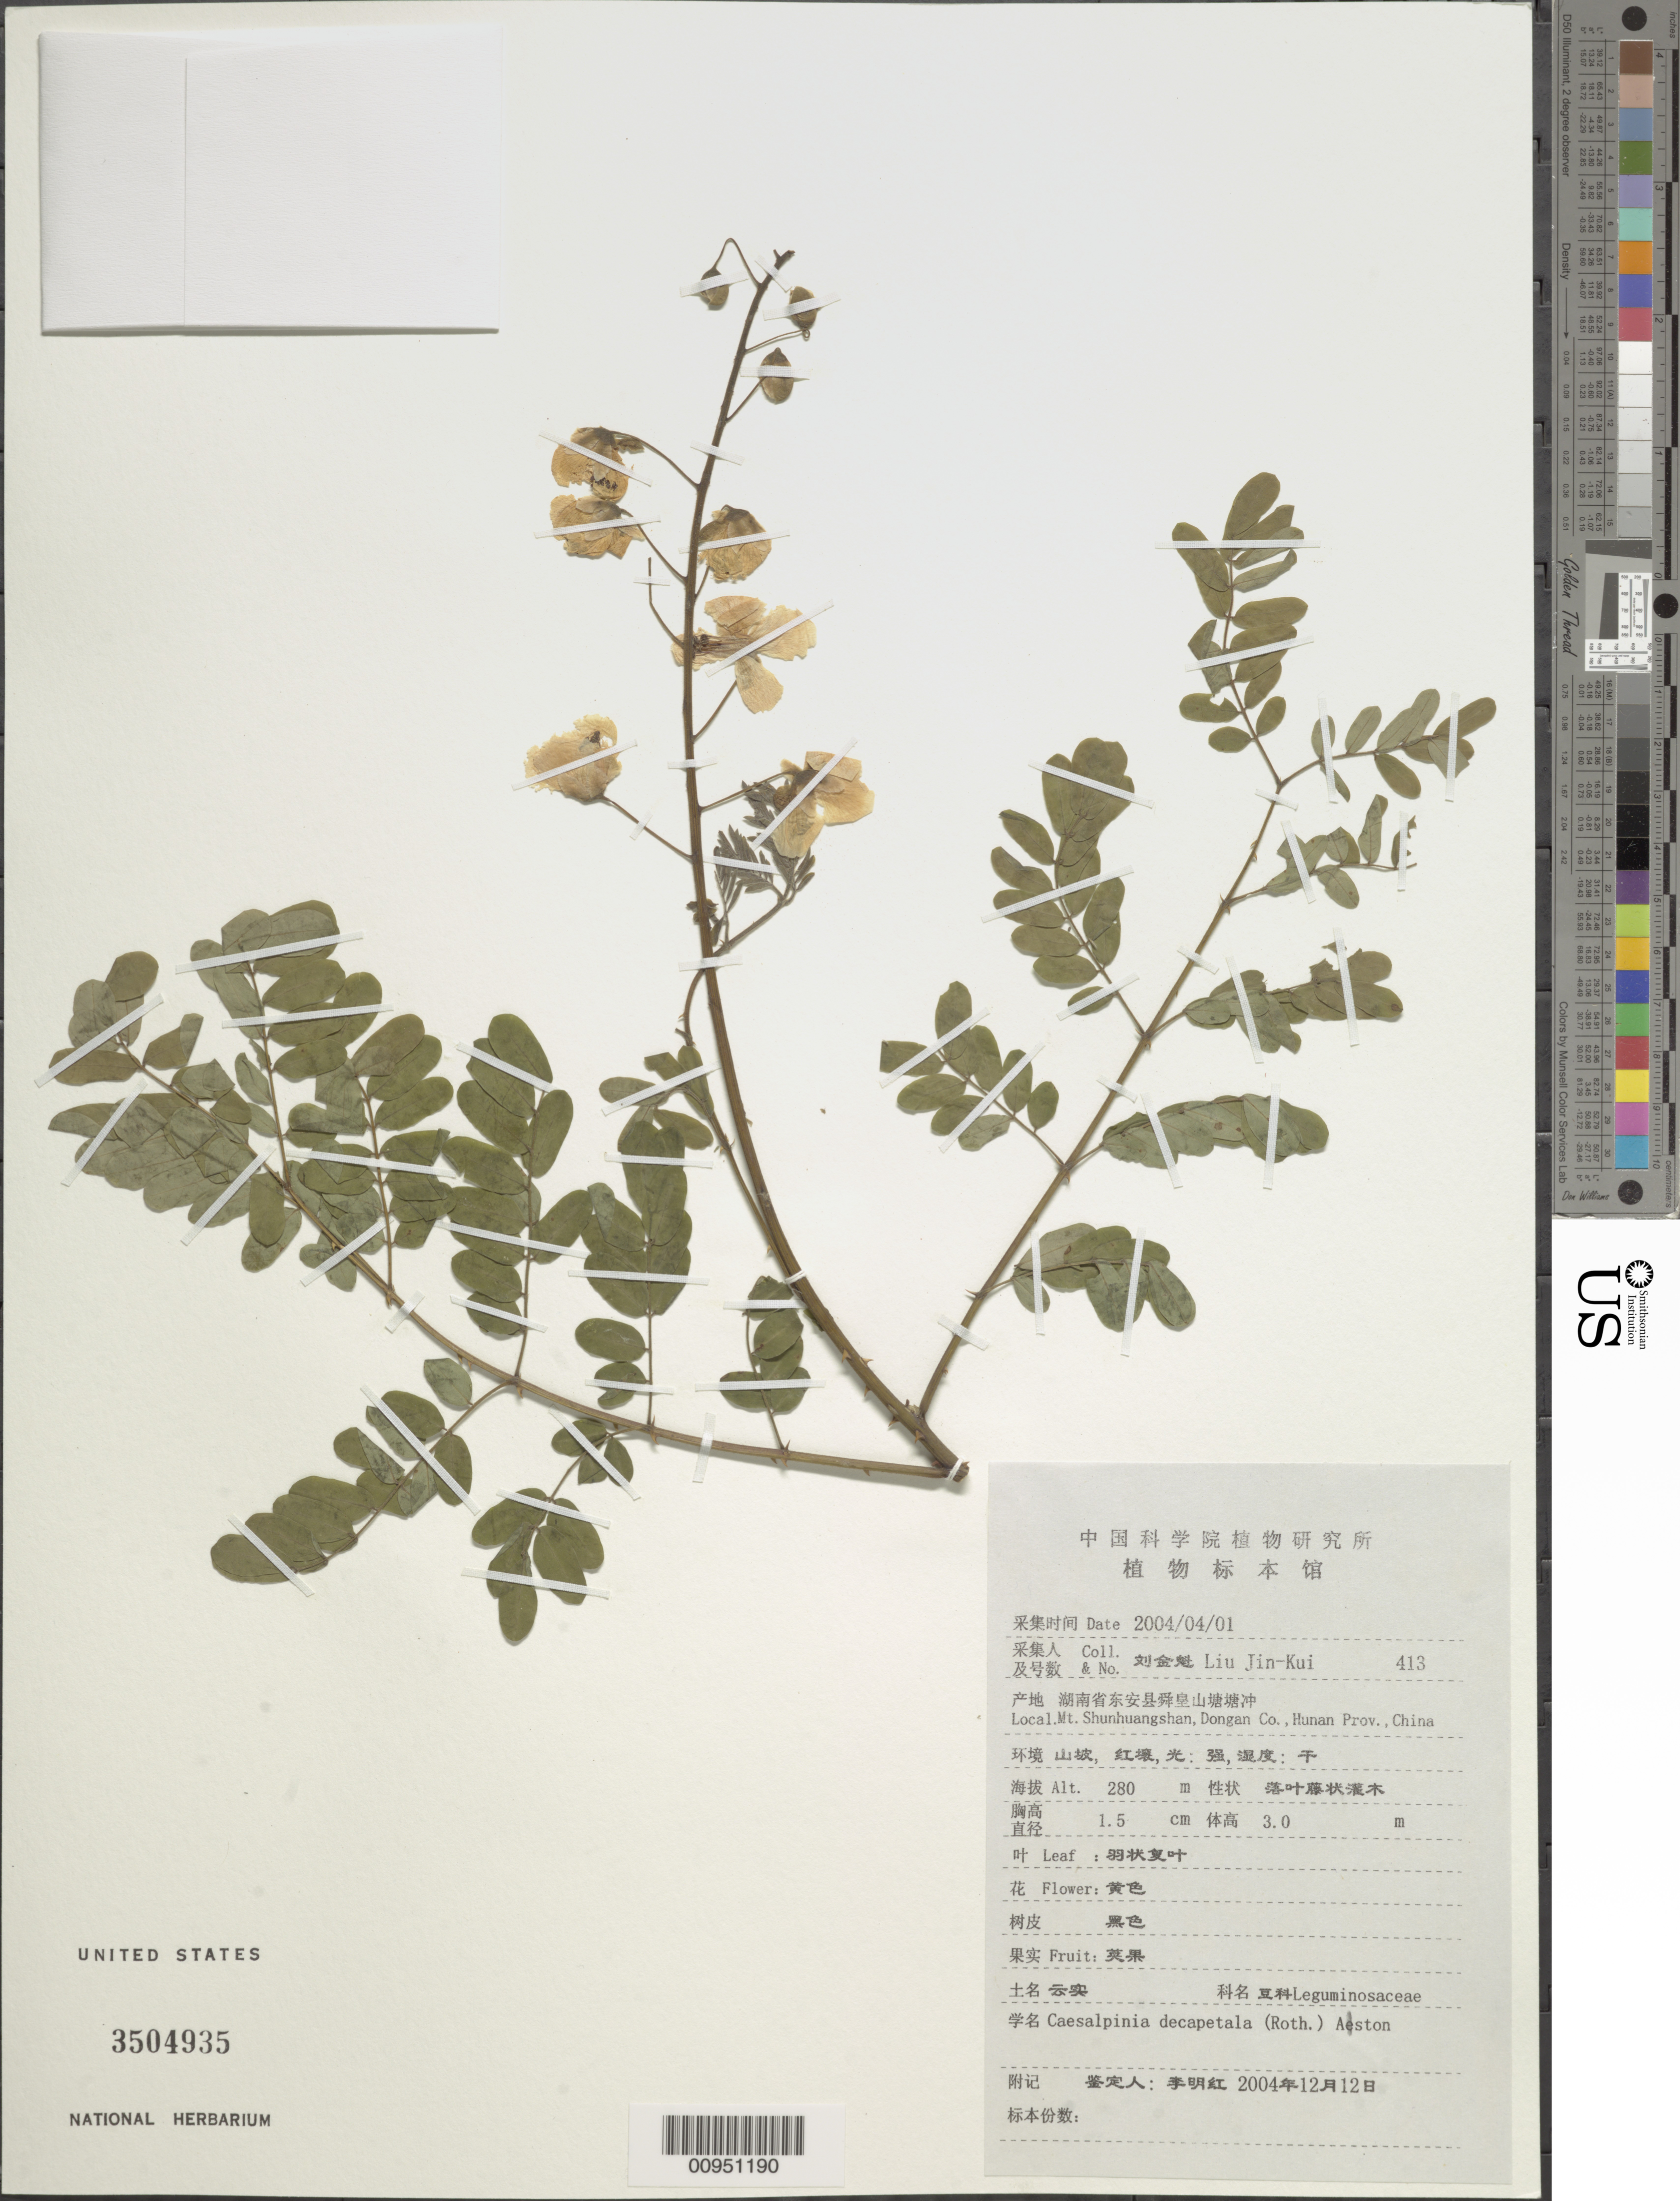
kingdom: Plantae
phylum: Tracheophyta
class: Magnoliopsida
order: Fabales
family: Fabaceae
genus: Biancaea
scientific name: Biancaea decapetala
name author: (Roth) O. Deg.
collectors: L. Jin-Kui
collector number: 413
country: China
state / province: Hunan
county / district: Dongan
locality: Mt. Shunhuangshan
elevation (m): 280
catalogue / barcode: US 3504935